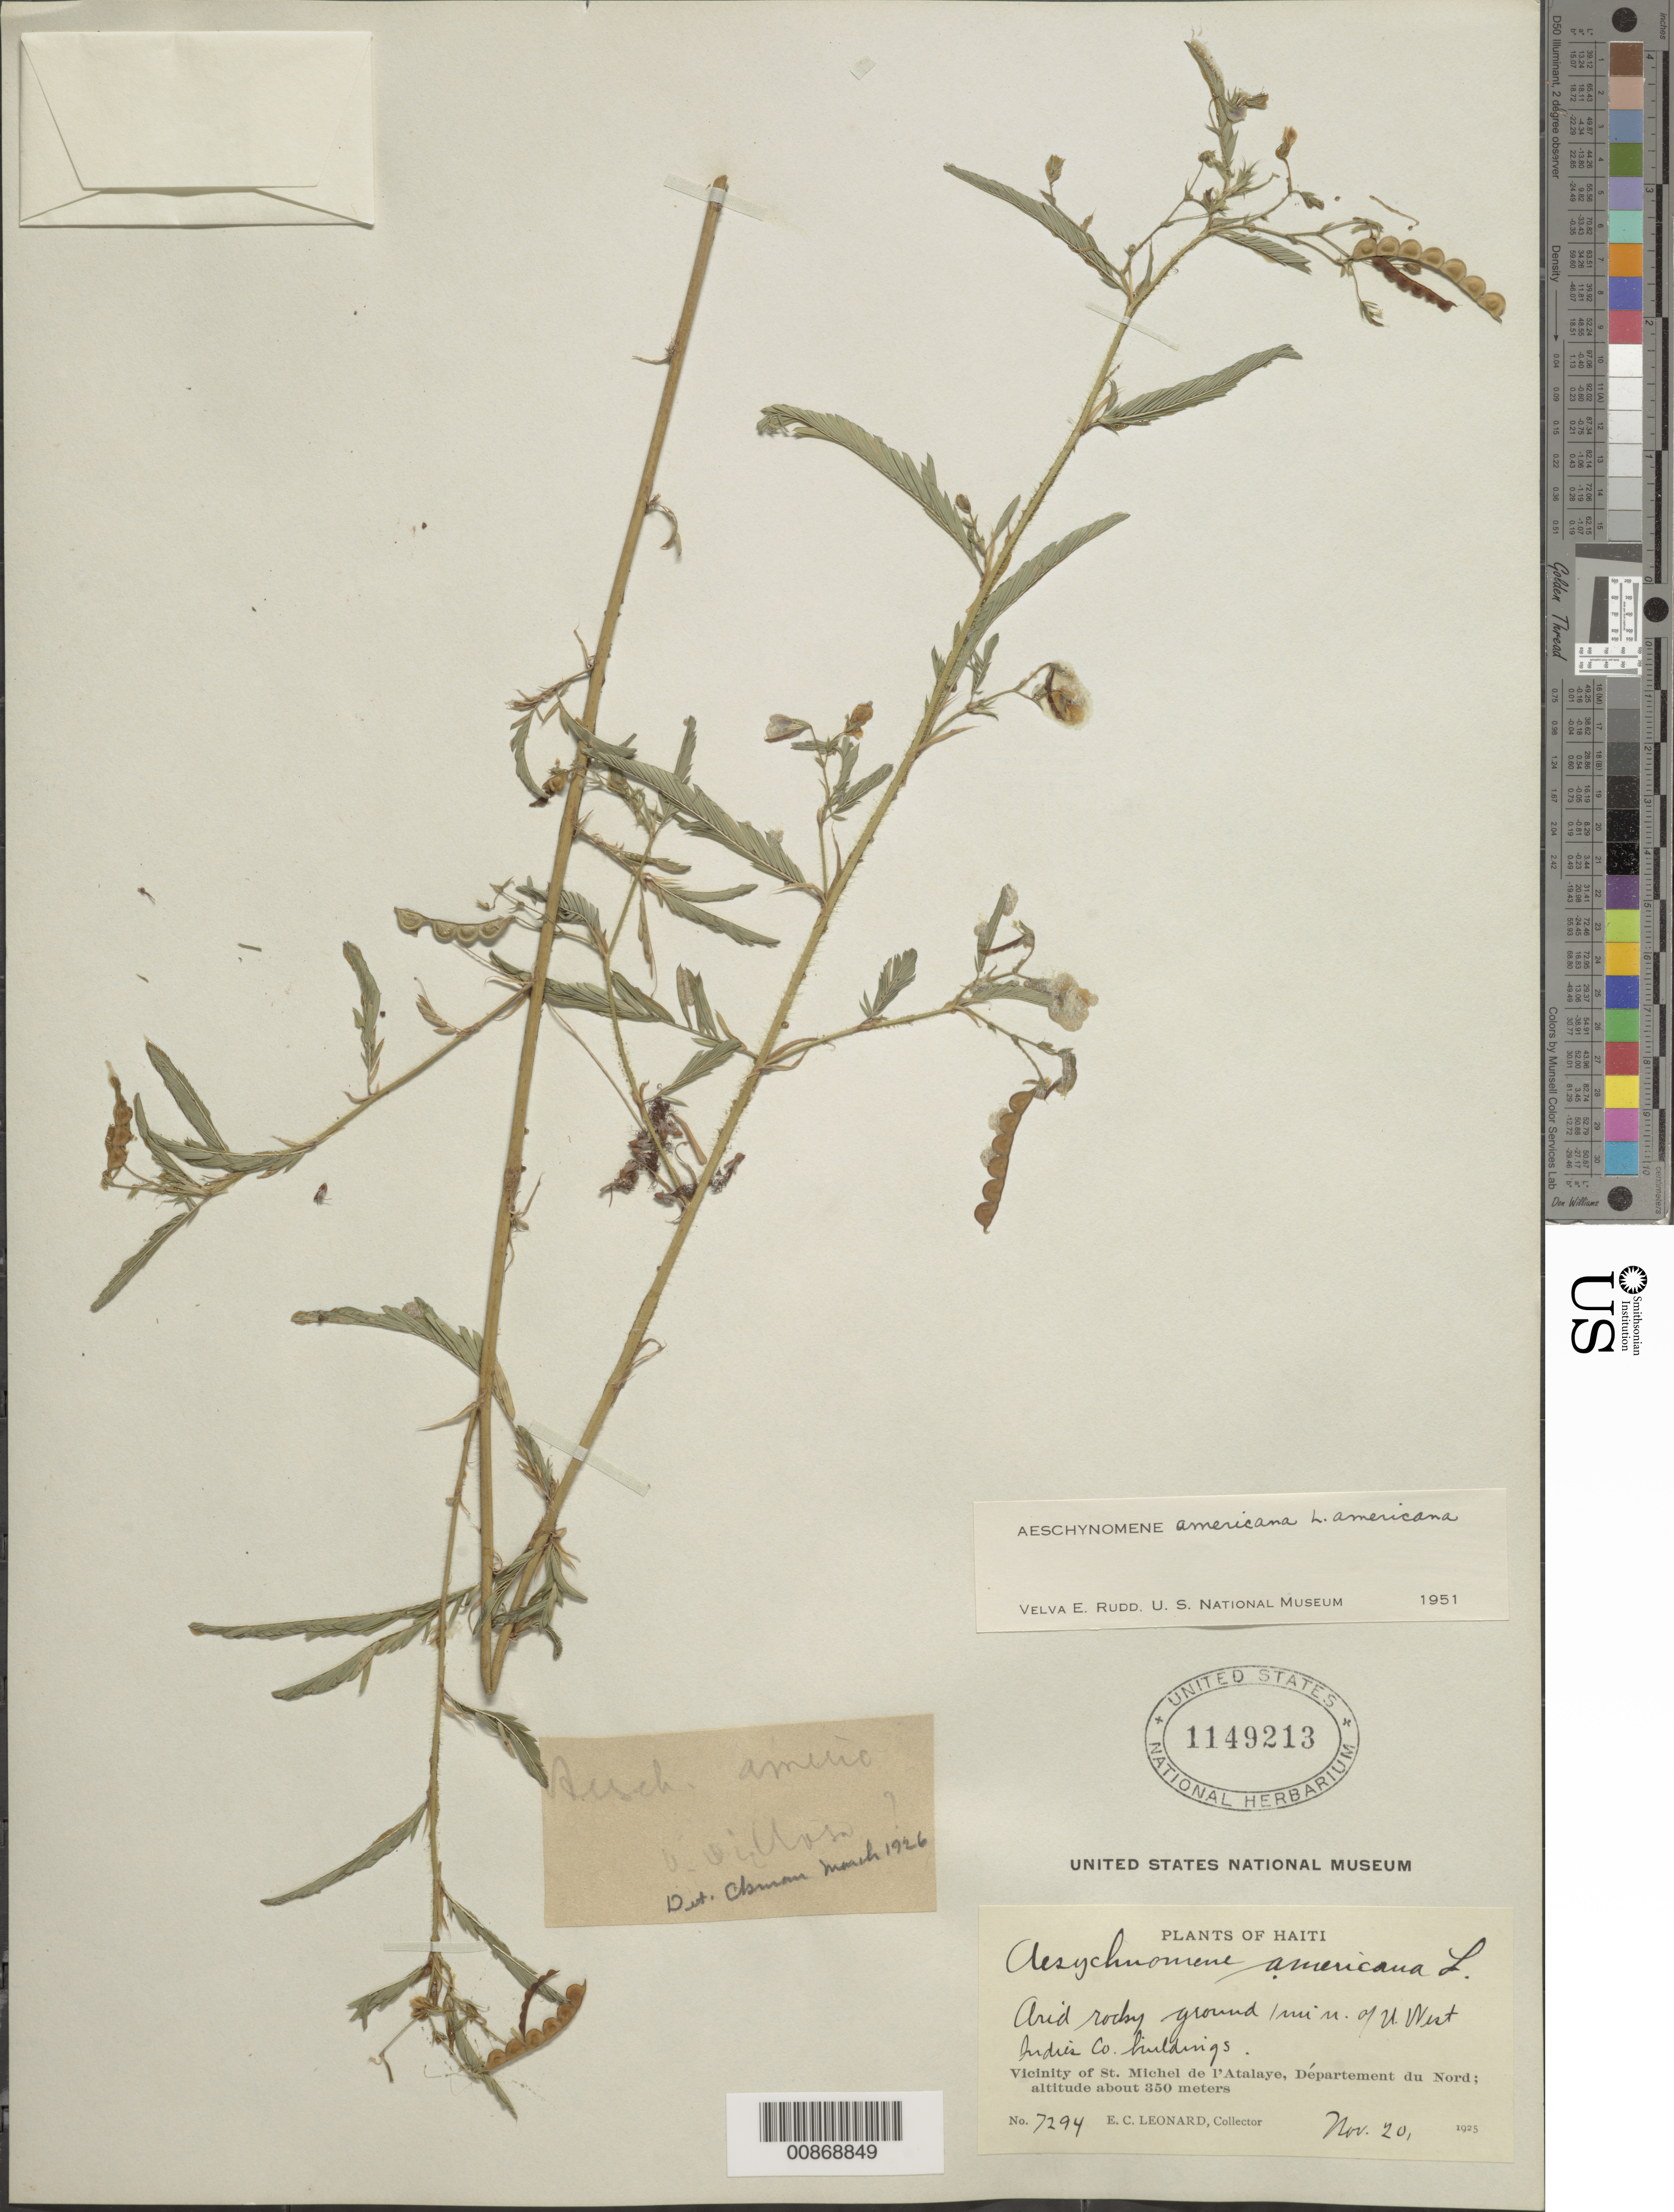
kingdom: Plantae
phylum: Tracheophyta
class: Magnoliopsida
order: Fabales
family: Fabaceae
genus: Aeschynomene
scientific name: Aeschynomene americana var. americana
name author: L.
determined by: Rudd, V. E.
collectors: E. C. Leonard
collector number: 7294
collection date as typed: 20 Nov 1925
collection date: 1925-11-20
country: Haiti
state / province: Nord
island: Hispaniola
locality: Vicinity of St. Michel de l'Atalaye. 1 mi. N of U. West Indies Co. buildings.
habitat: Arid rocky ground.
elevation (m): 350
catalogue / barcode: US 1149213